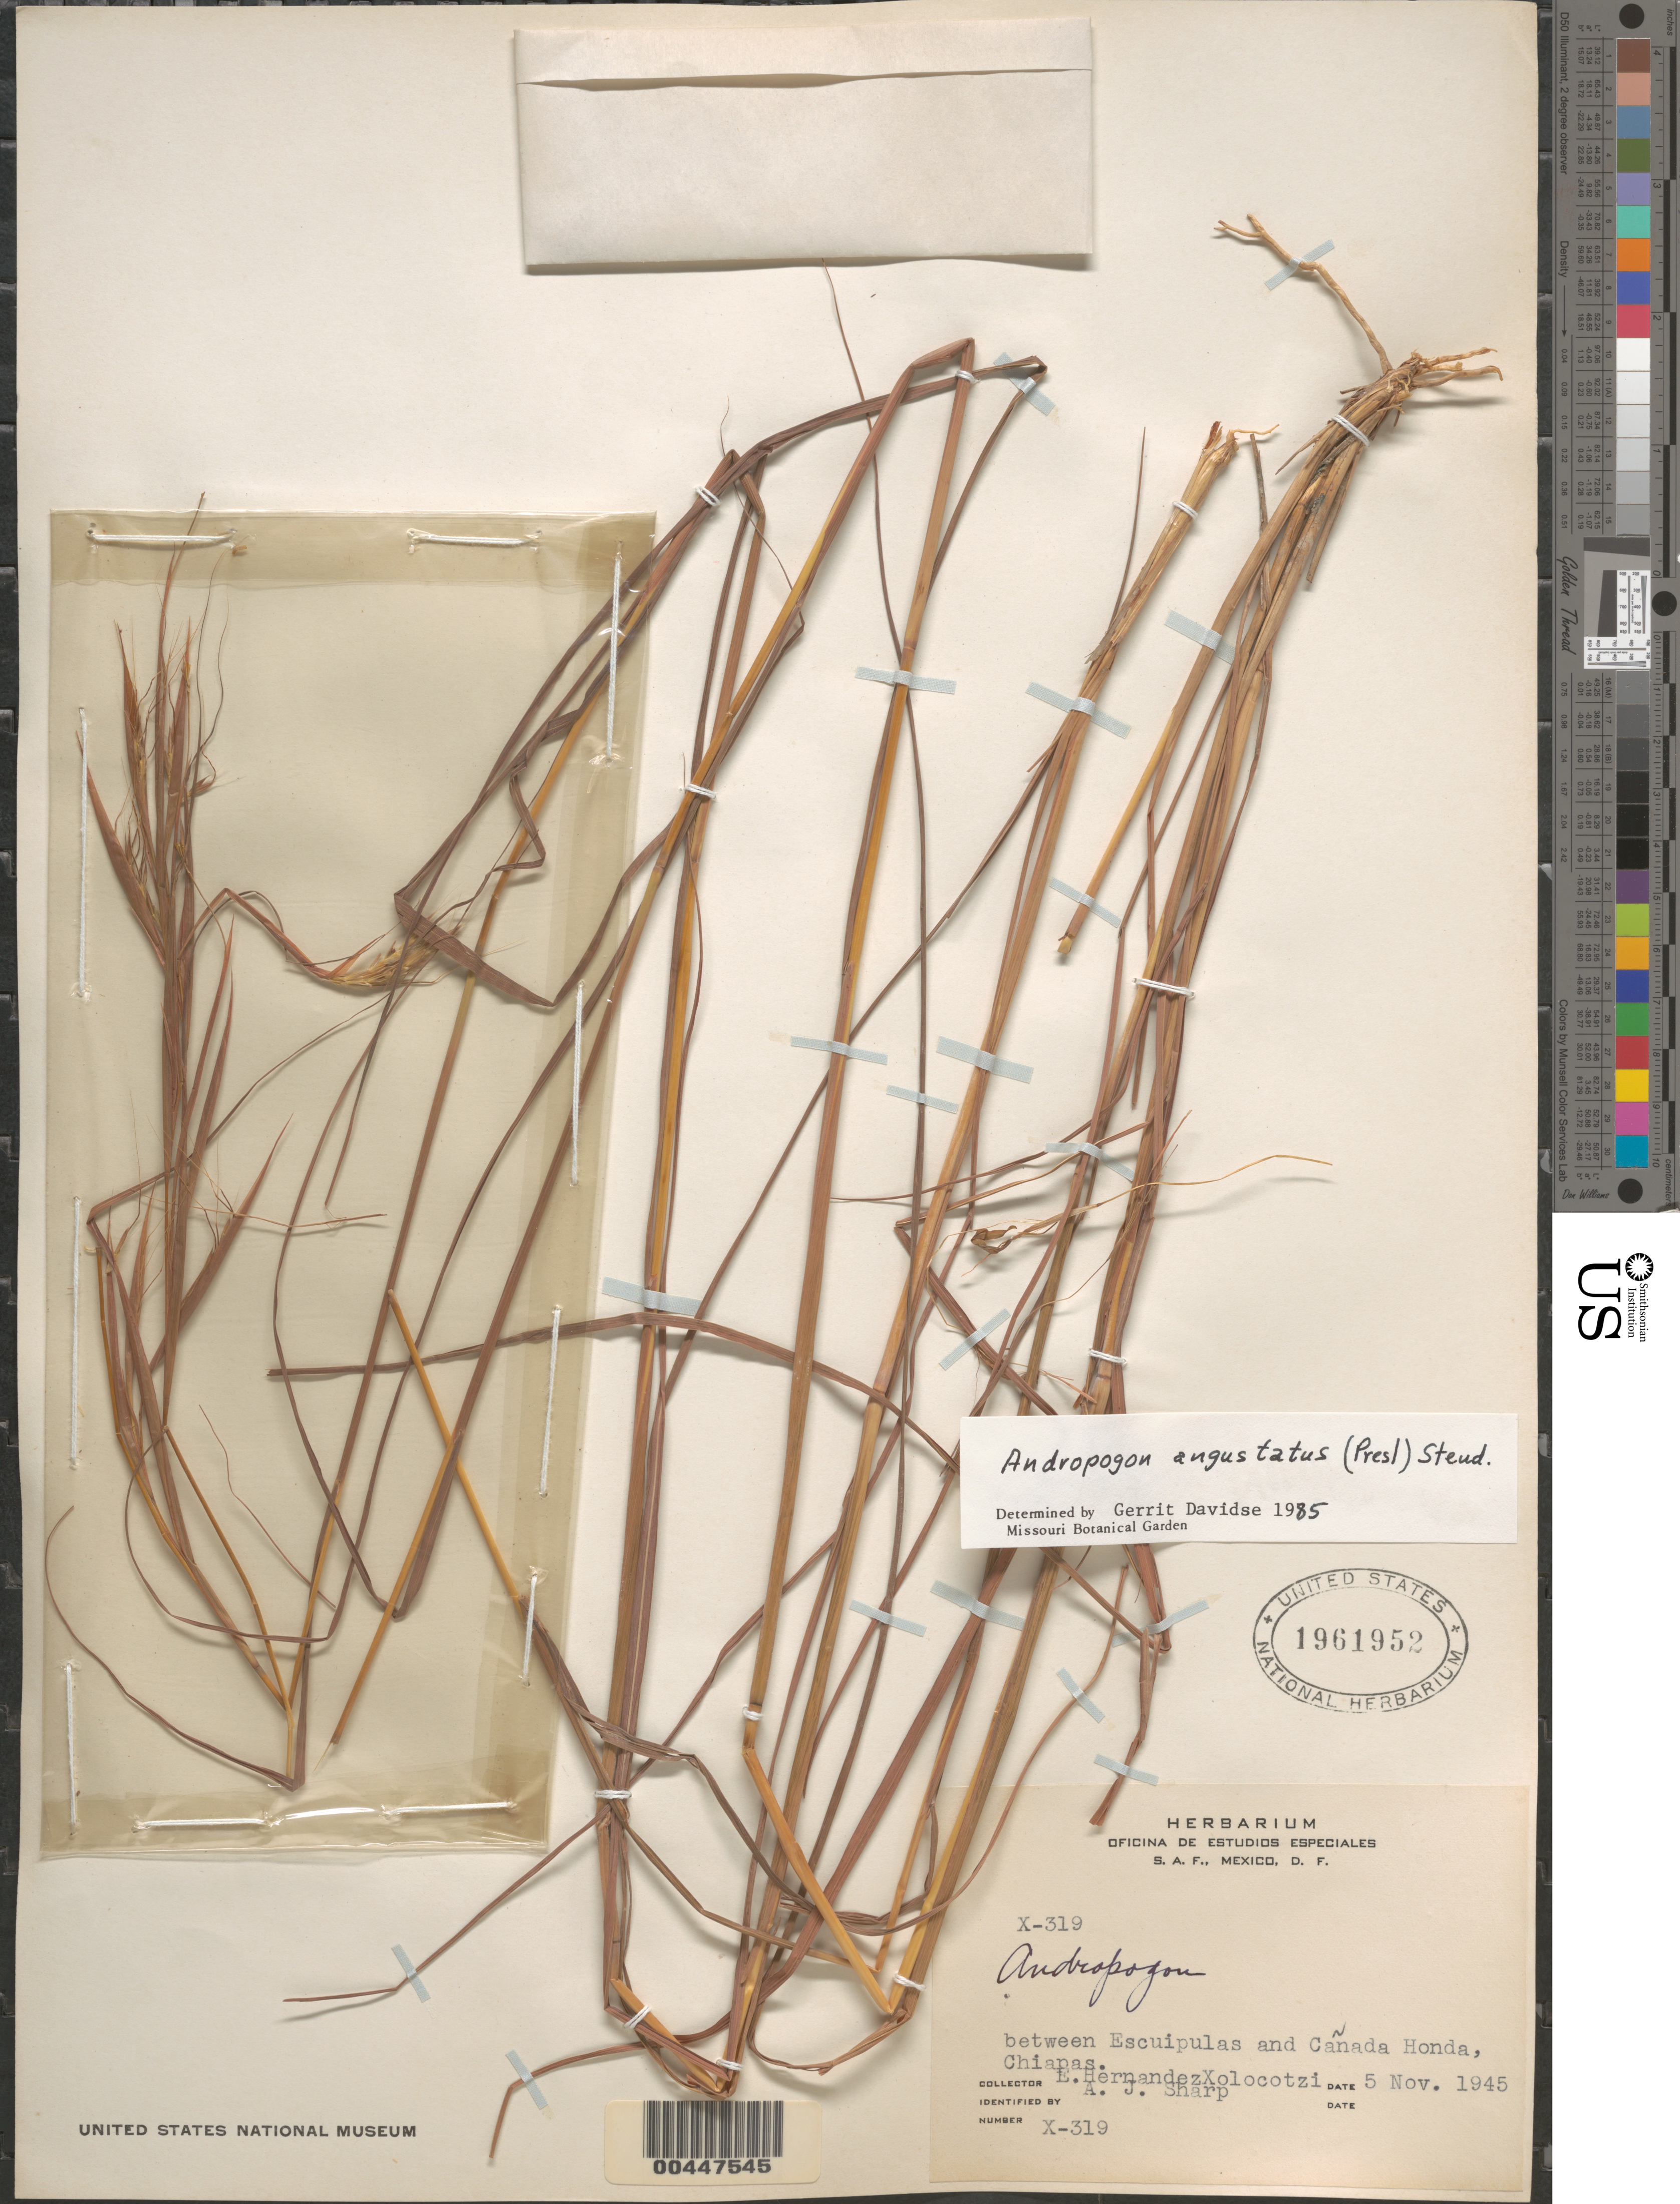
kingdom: Plantae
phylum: Tracheophyta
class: Liliopsida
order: Poales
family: Poaceae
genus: Andropogon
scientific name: Andropogon angustatus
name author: (J. Presl) Steud.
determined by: Davidse, Gerrit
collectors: E. I. Hernández-X. & A. J. Sharp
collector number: X-319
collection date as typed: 5 Nov 1945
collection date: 1945-11-05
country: Mexico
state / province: Chiapas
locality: Between Escuipulas and Cañada Honda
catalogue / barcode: US 1961952